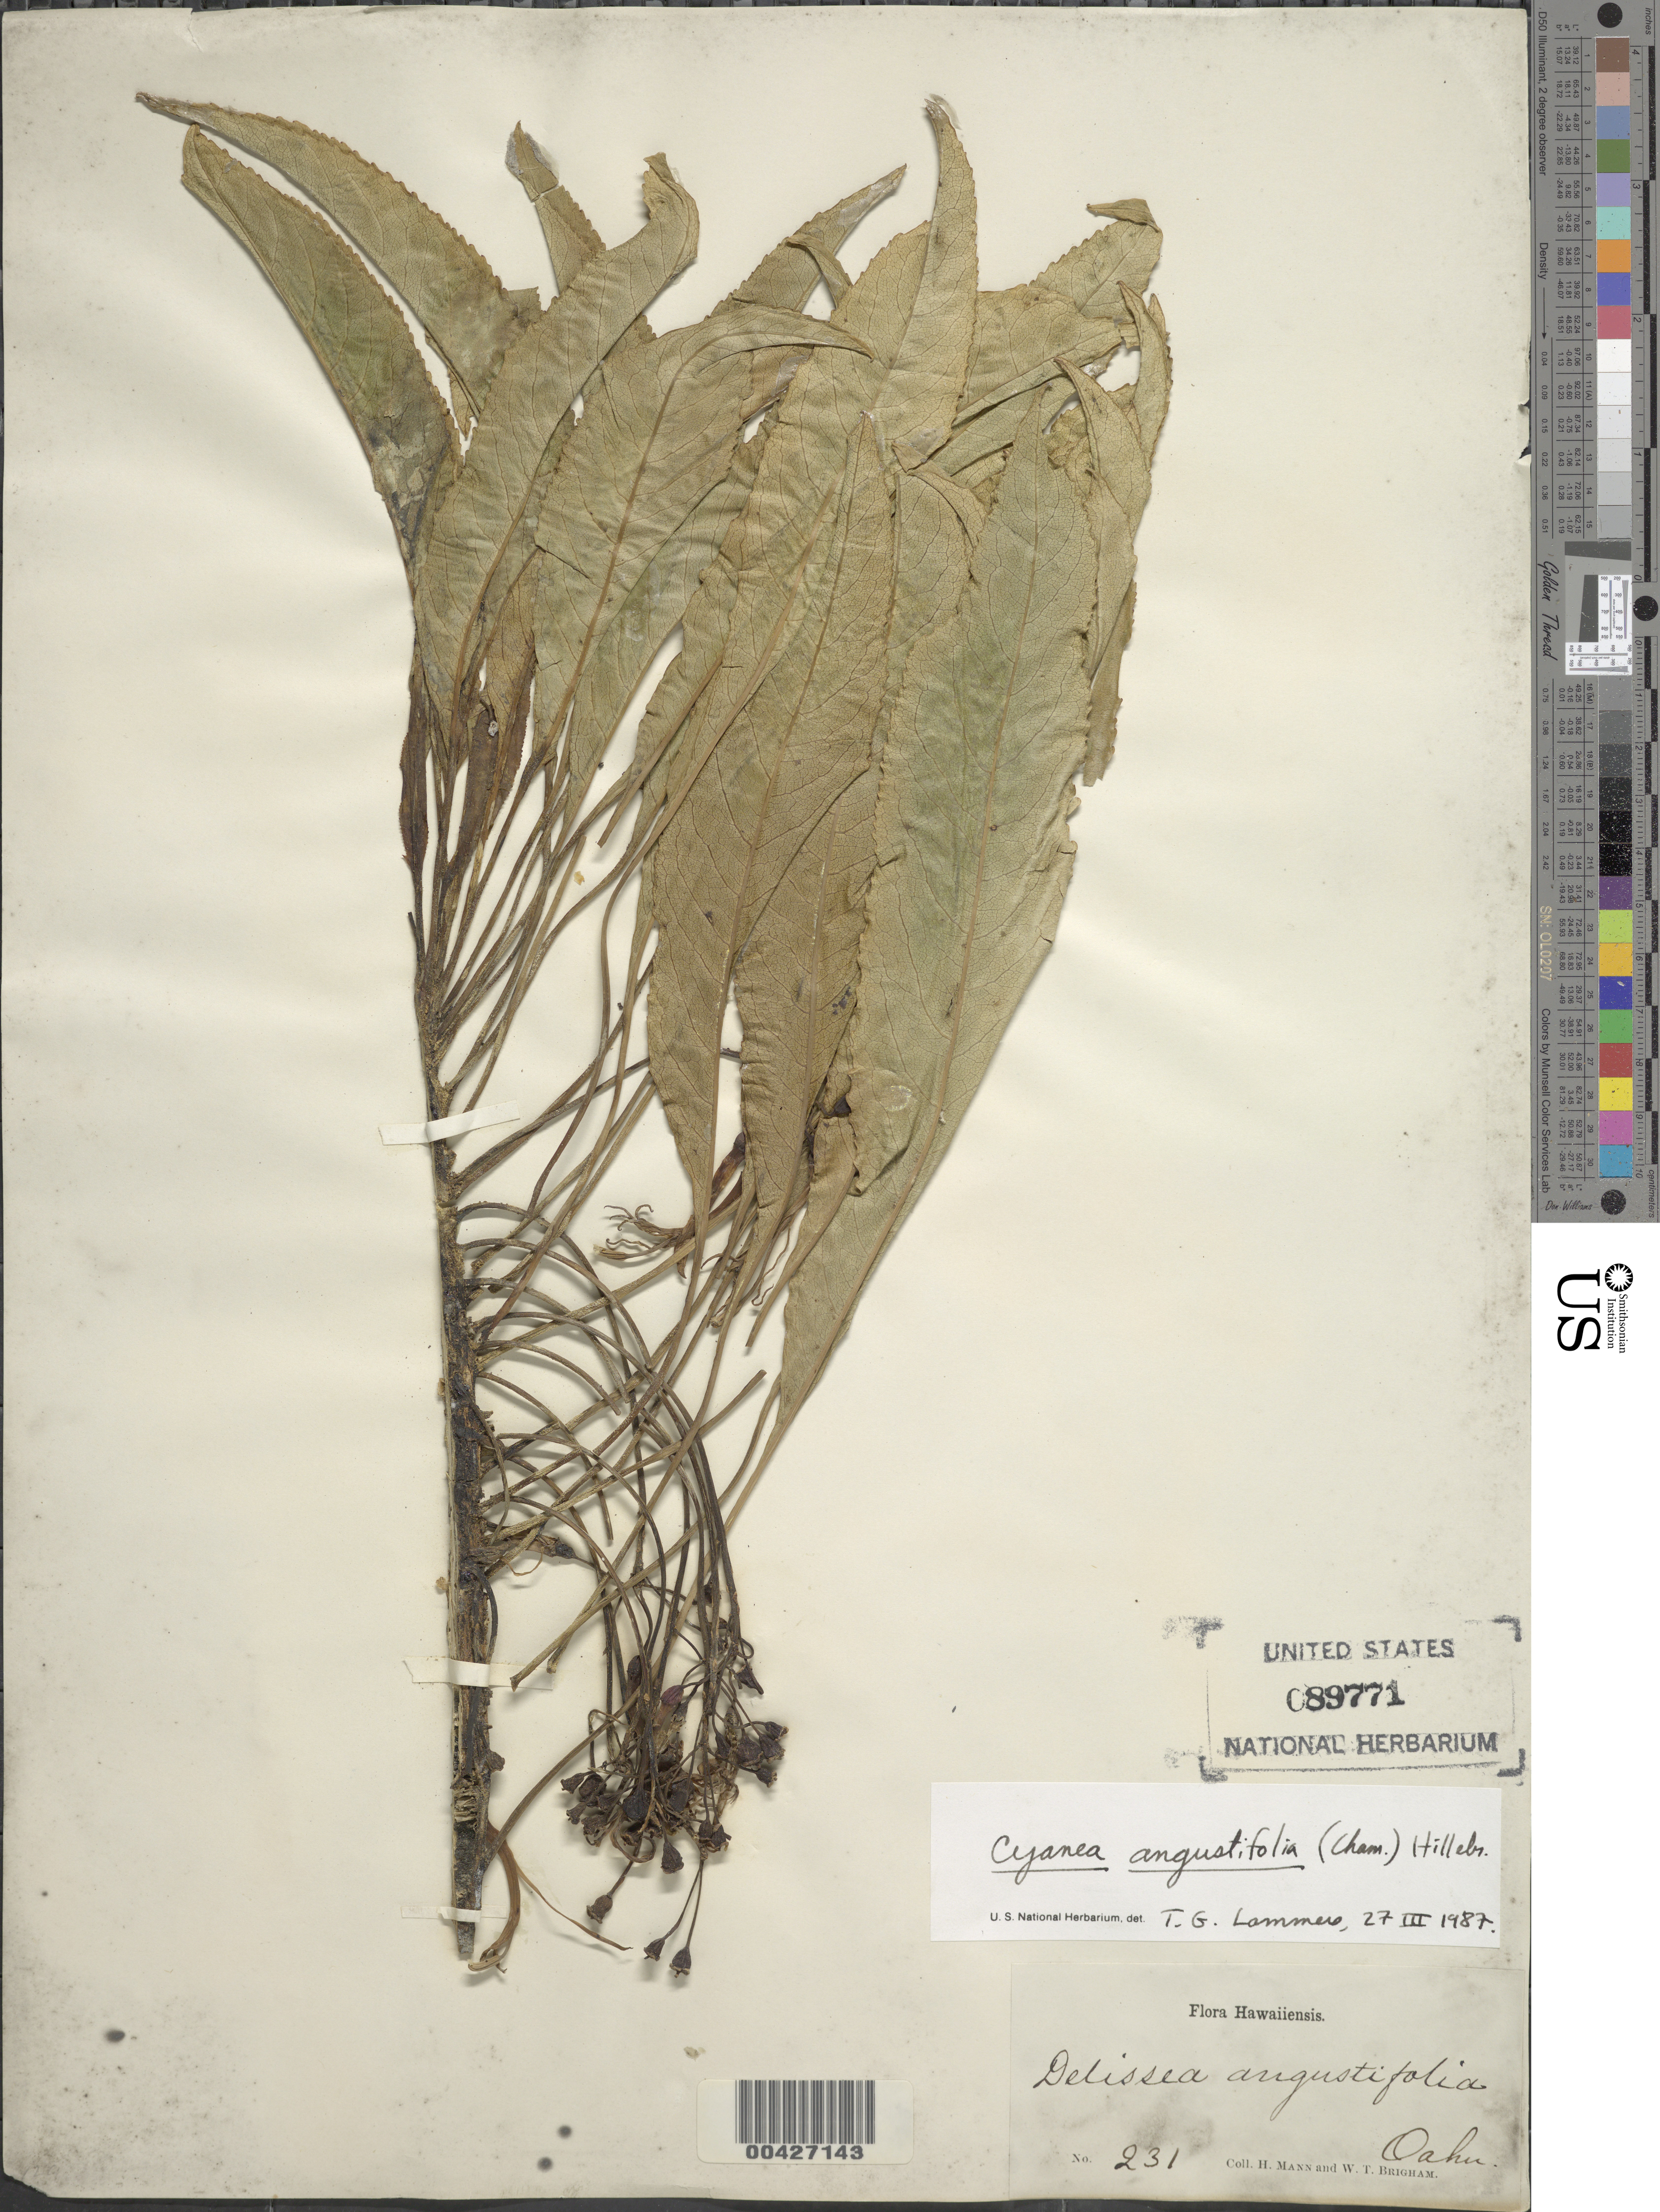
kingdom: Plantae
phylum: Tracheophyta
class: Magnoliopsida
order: Asterales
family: Campanulaceae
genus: Cyanea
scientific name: Cyanea angustifolia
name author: (Cham.) Hillebr.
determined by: Lammers, T. G.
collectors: H. Mann & W. T. Brigham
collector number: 231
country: United States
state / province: Hawaii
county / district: Honolulu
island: Oahu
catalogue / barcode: US 89771